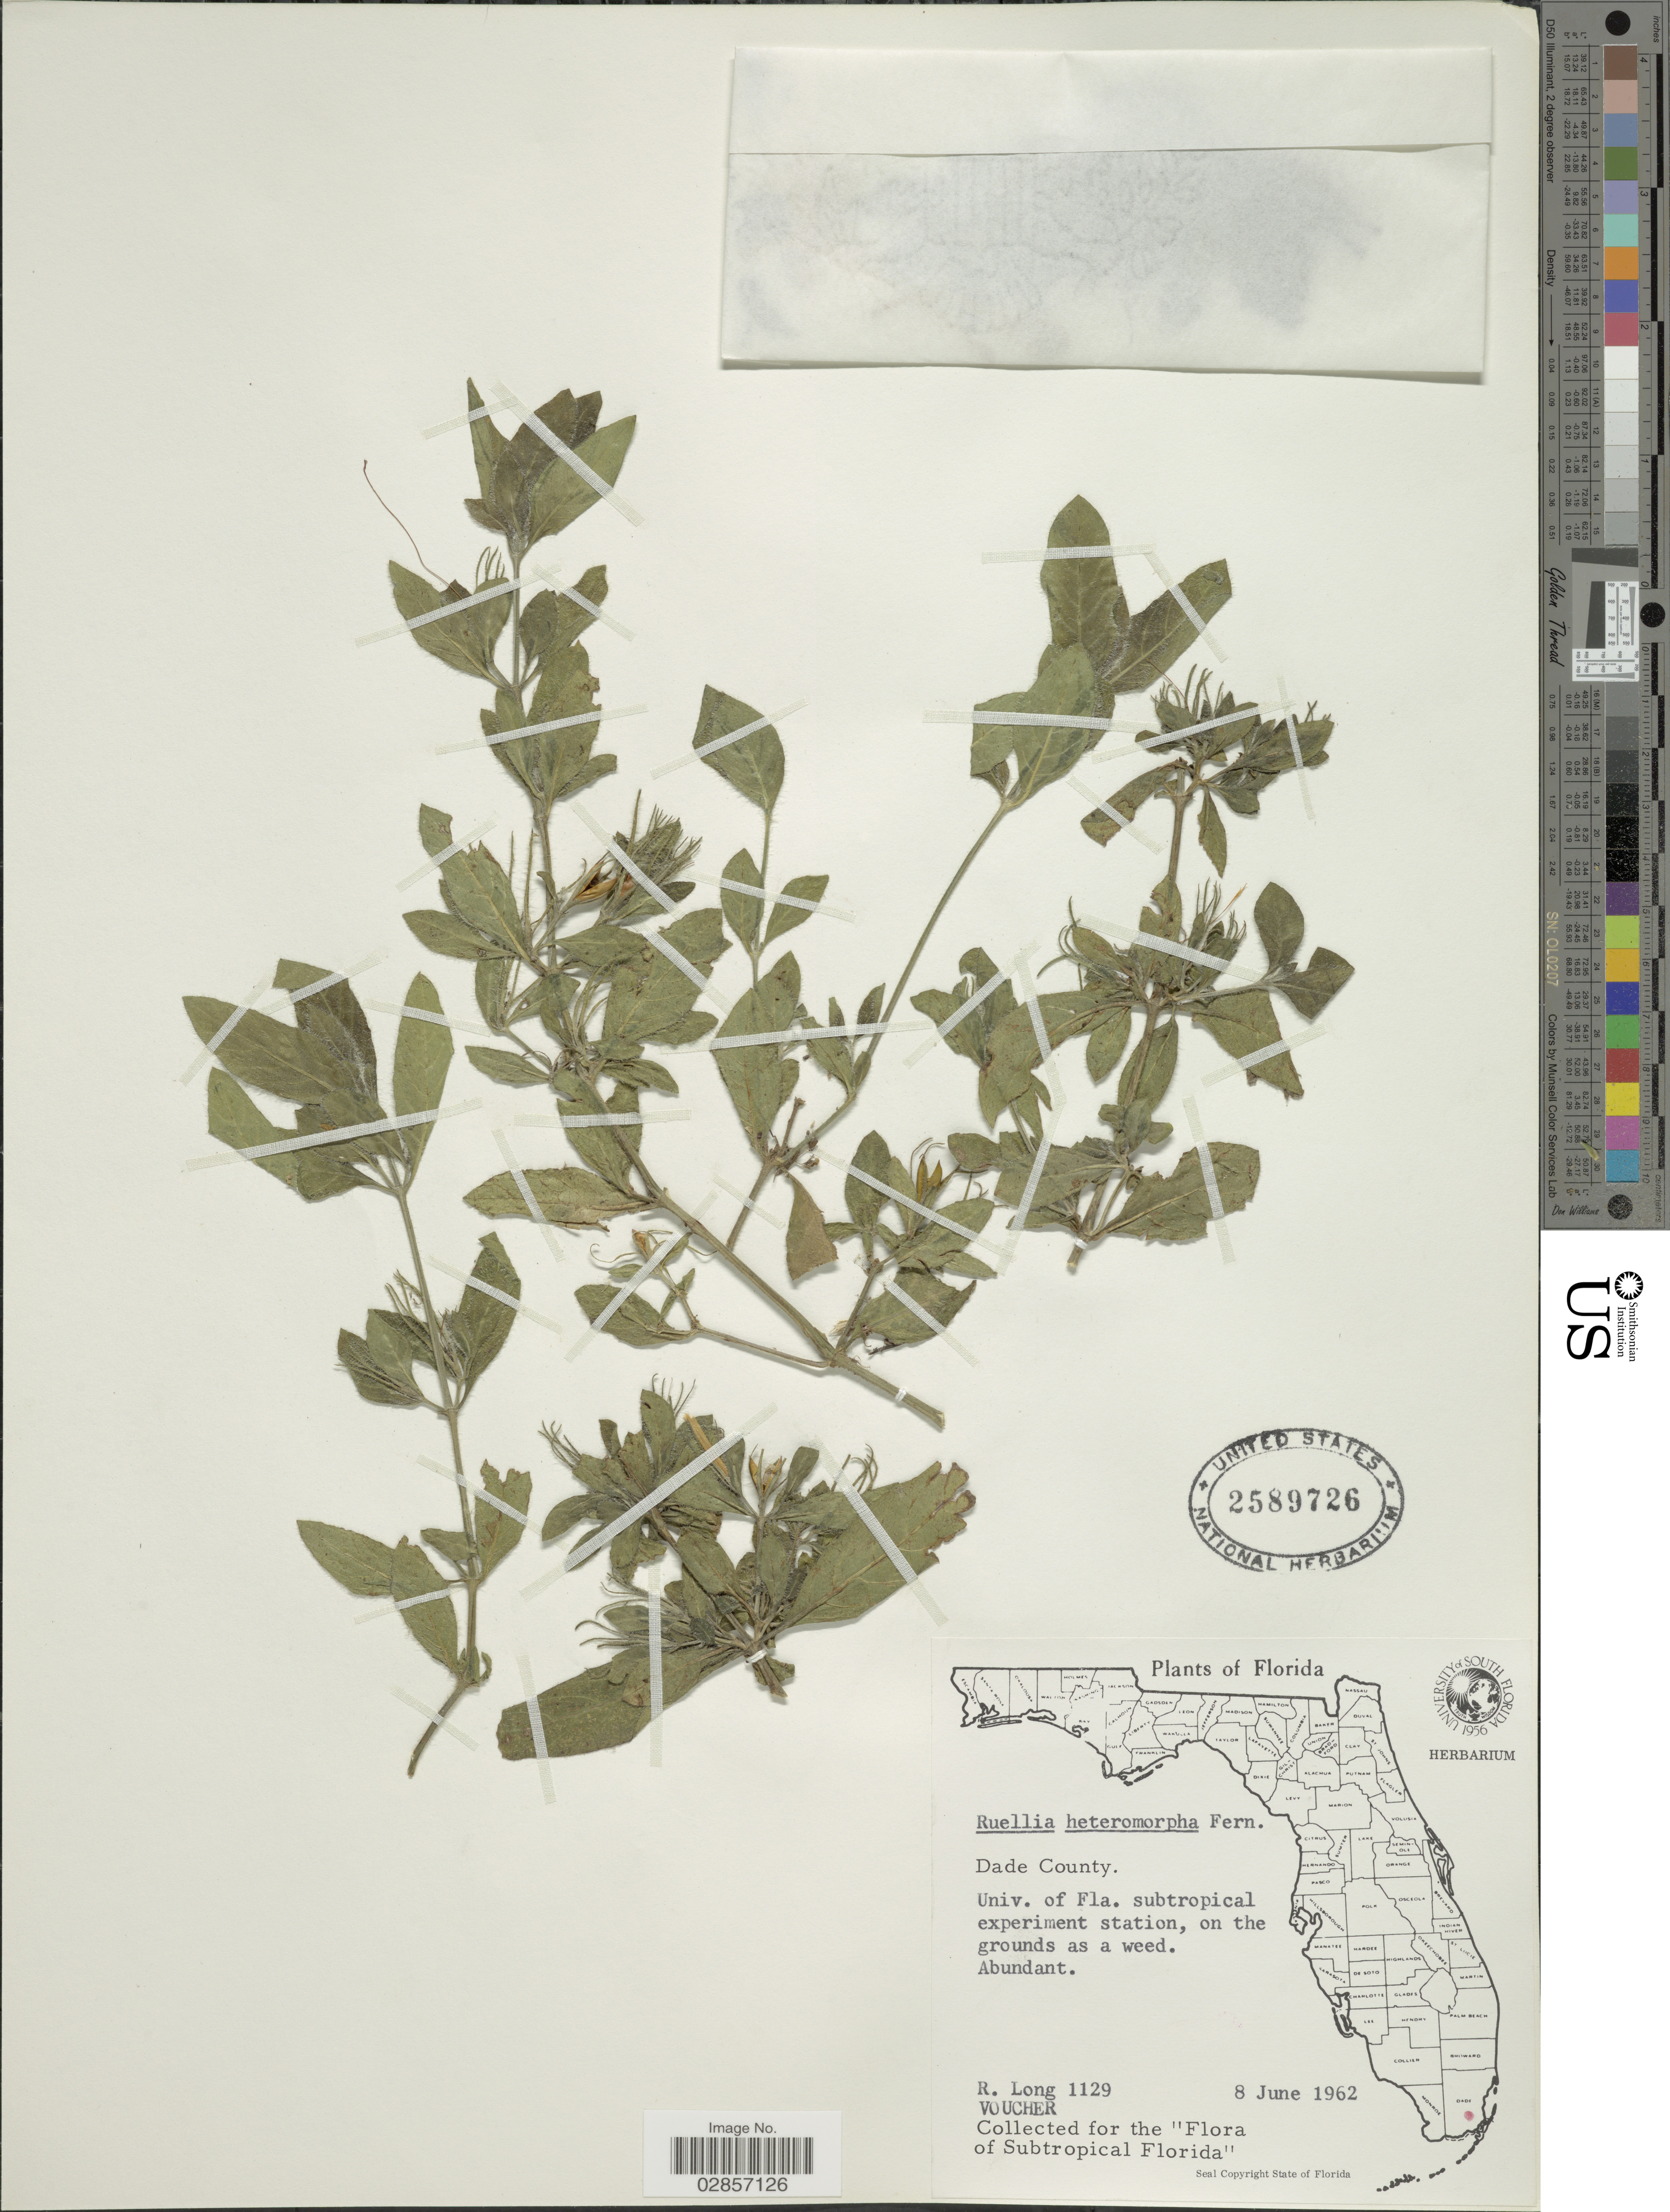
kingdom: Plantae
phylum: Tracheophyta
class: Magnoliopsida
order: Lamiales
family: Acanthaceae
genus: Ruellia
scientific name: Ruellia heteromorpha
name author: Fernald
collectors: R. Long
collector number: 1129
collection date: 1962-06-08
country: United States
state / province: Florida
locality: Dade County. Univ. of Fla. subtropical experiment station, on the grounds as a weed.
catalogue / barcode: US 2589726